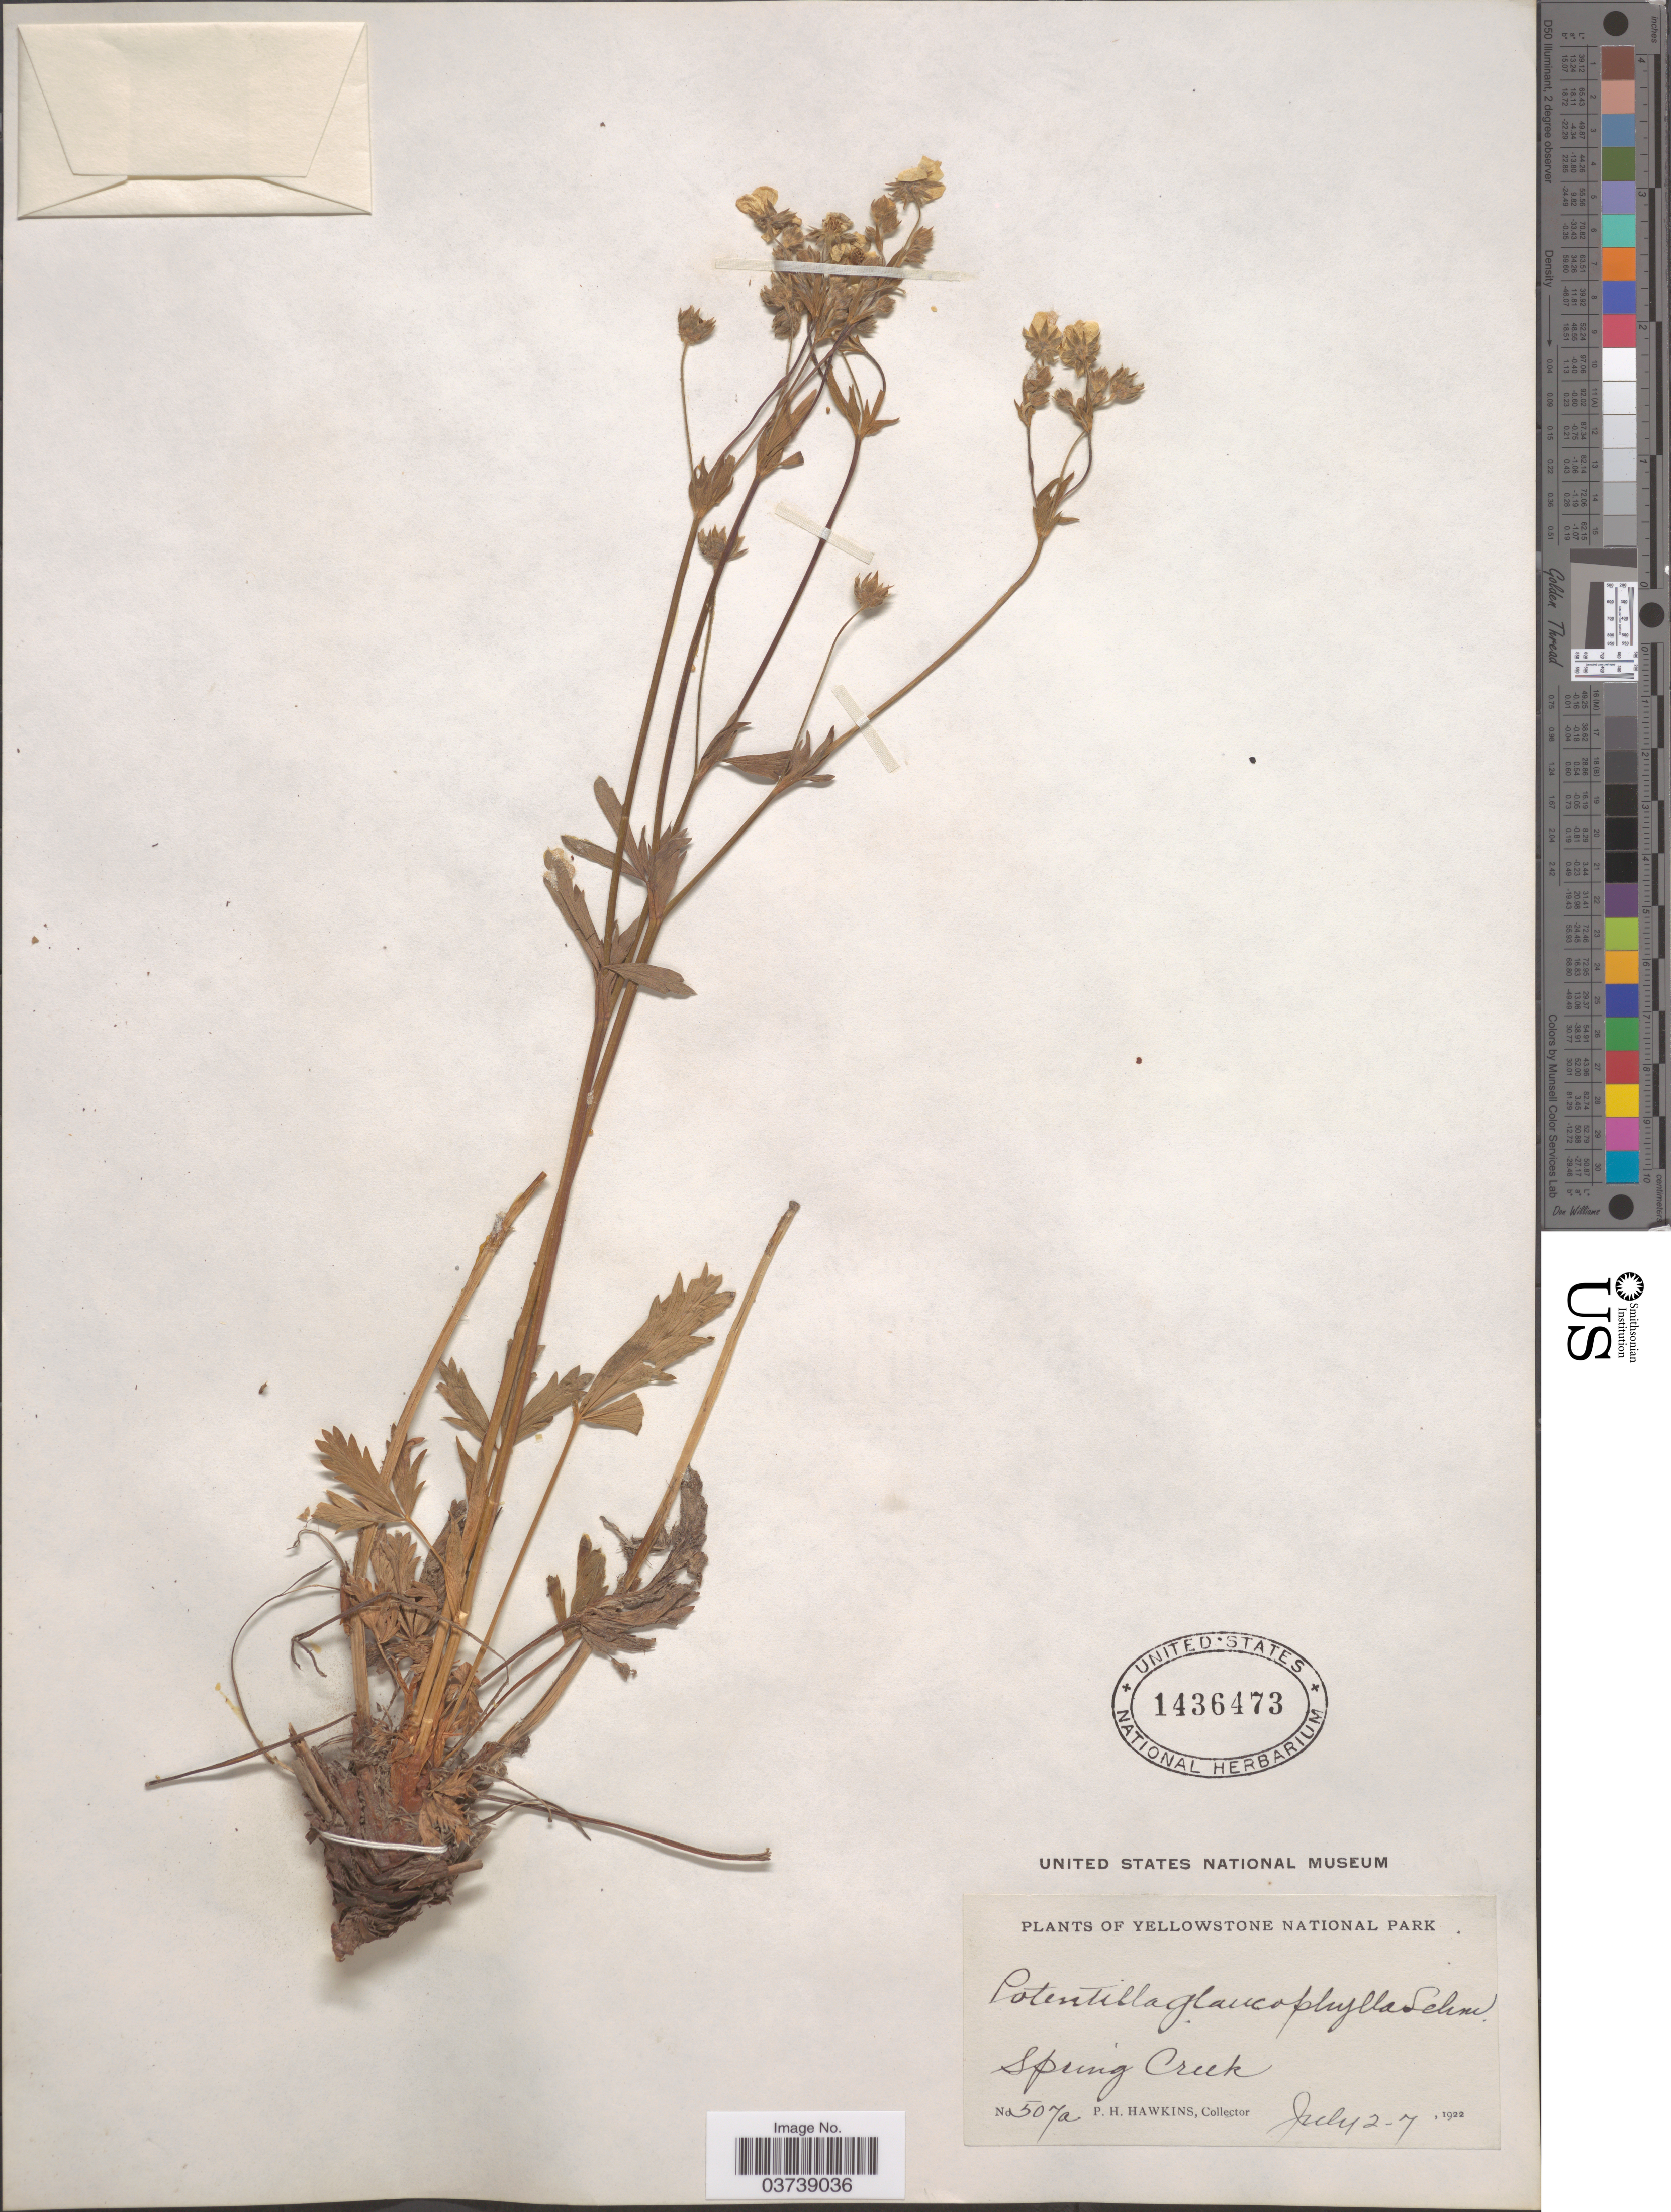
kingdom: Plantae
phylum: Tracheophyta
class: Magnoliopsida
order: Rosales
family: Rosaceae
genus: Potentilla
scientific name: Potentilla diversifolia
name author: Lehm.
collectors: P. Hawkins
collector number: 507a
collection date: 1922-07-02/1922-07-07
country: United States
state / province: Wyoming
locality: Yellowstone National Park. Spring Creek.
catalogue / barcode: US 1436473